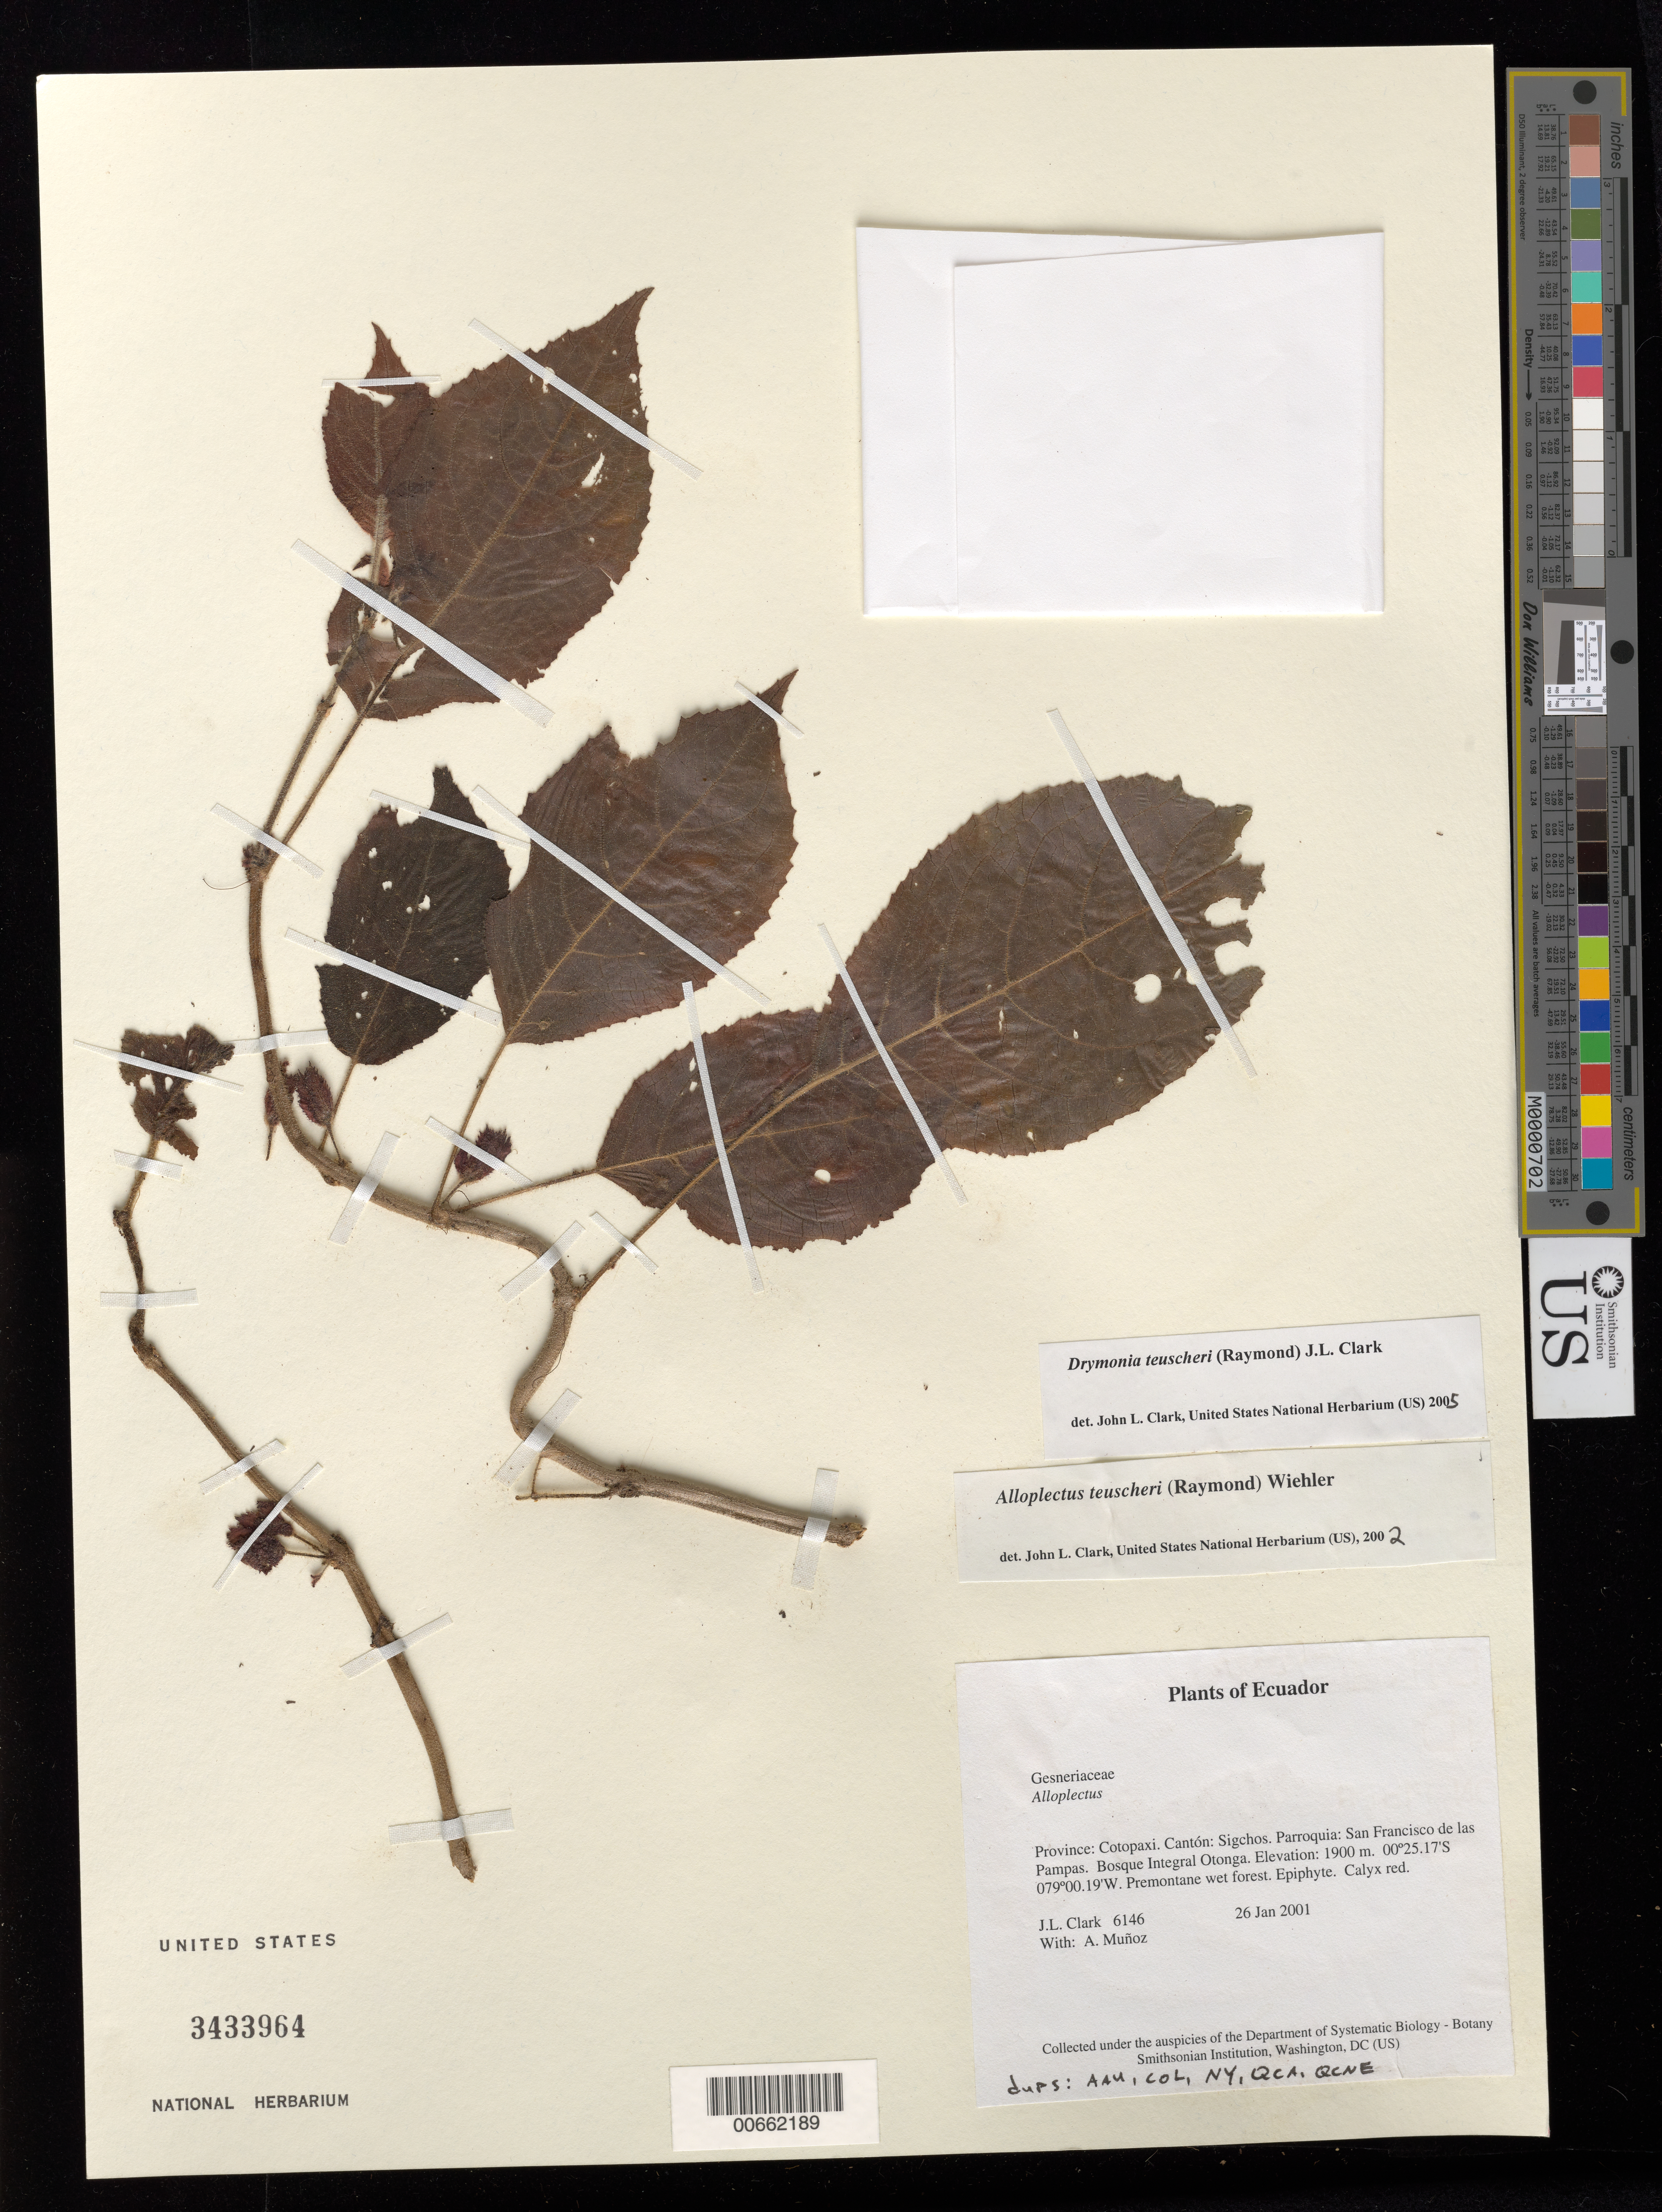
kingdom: Plantae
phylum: Tracheophyta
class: Magnoliopsida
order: Lamiales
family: Gesneriaceae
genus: Drymonia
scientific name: Drymonia teuscheri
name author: (Raymond) J.L. Clark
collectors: J. L. Clark & A. Muñoz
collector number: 6146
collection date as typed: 26 Jan 2001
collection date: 2001-01-26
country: Ecuador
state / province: Cotopaxi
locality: Cantón: Sigchos. Parroquia: San Francisco de las Pampas. Bosque Integral Otonga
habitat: Premontane wet forest.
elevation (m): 1900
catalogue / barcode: US 3433964